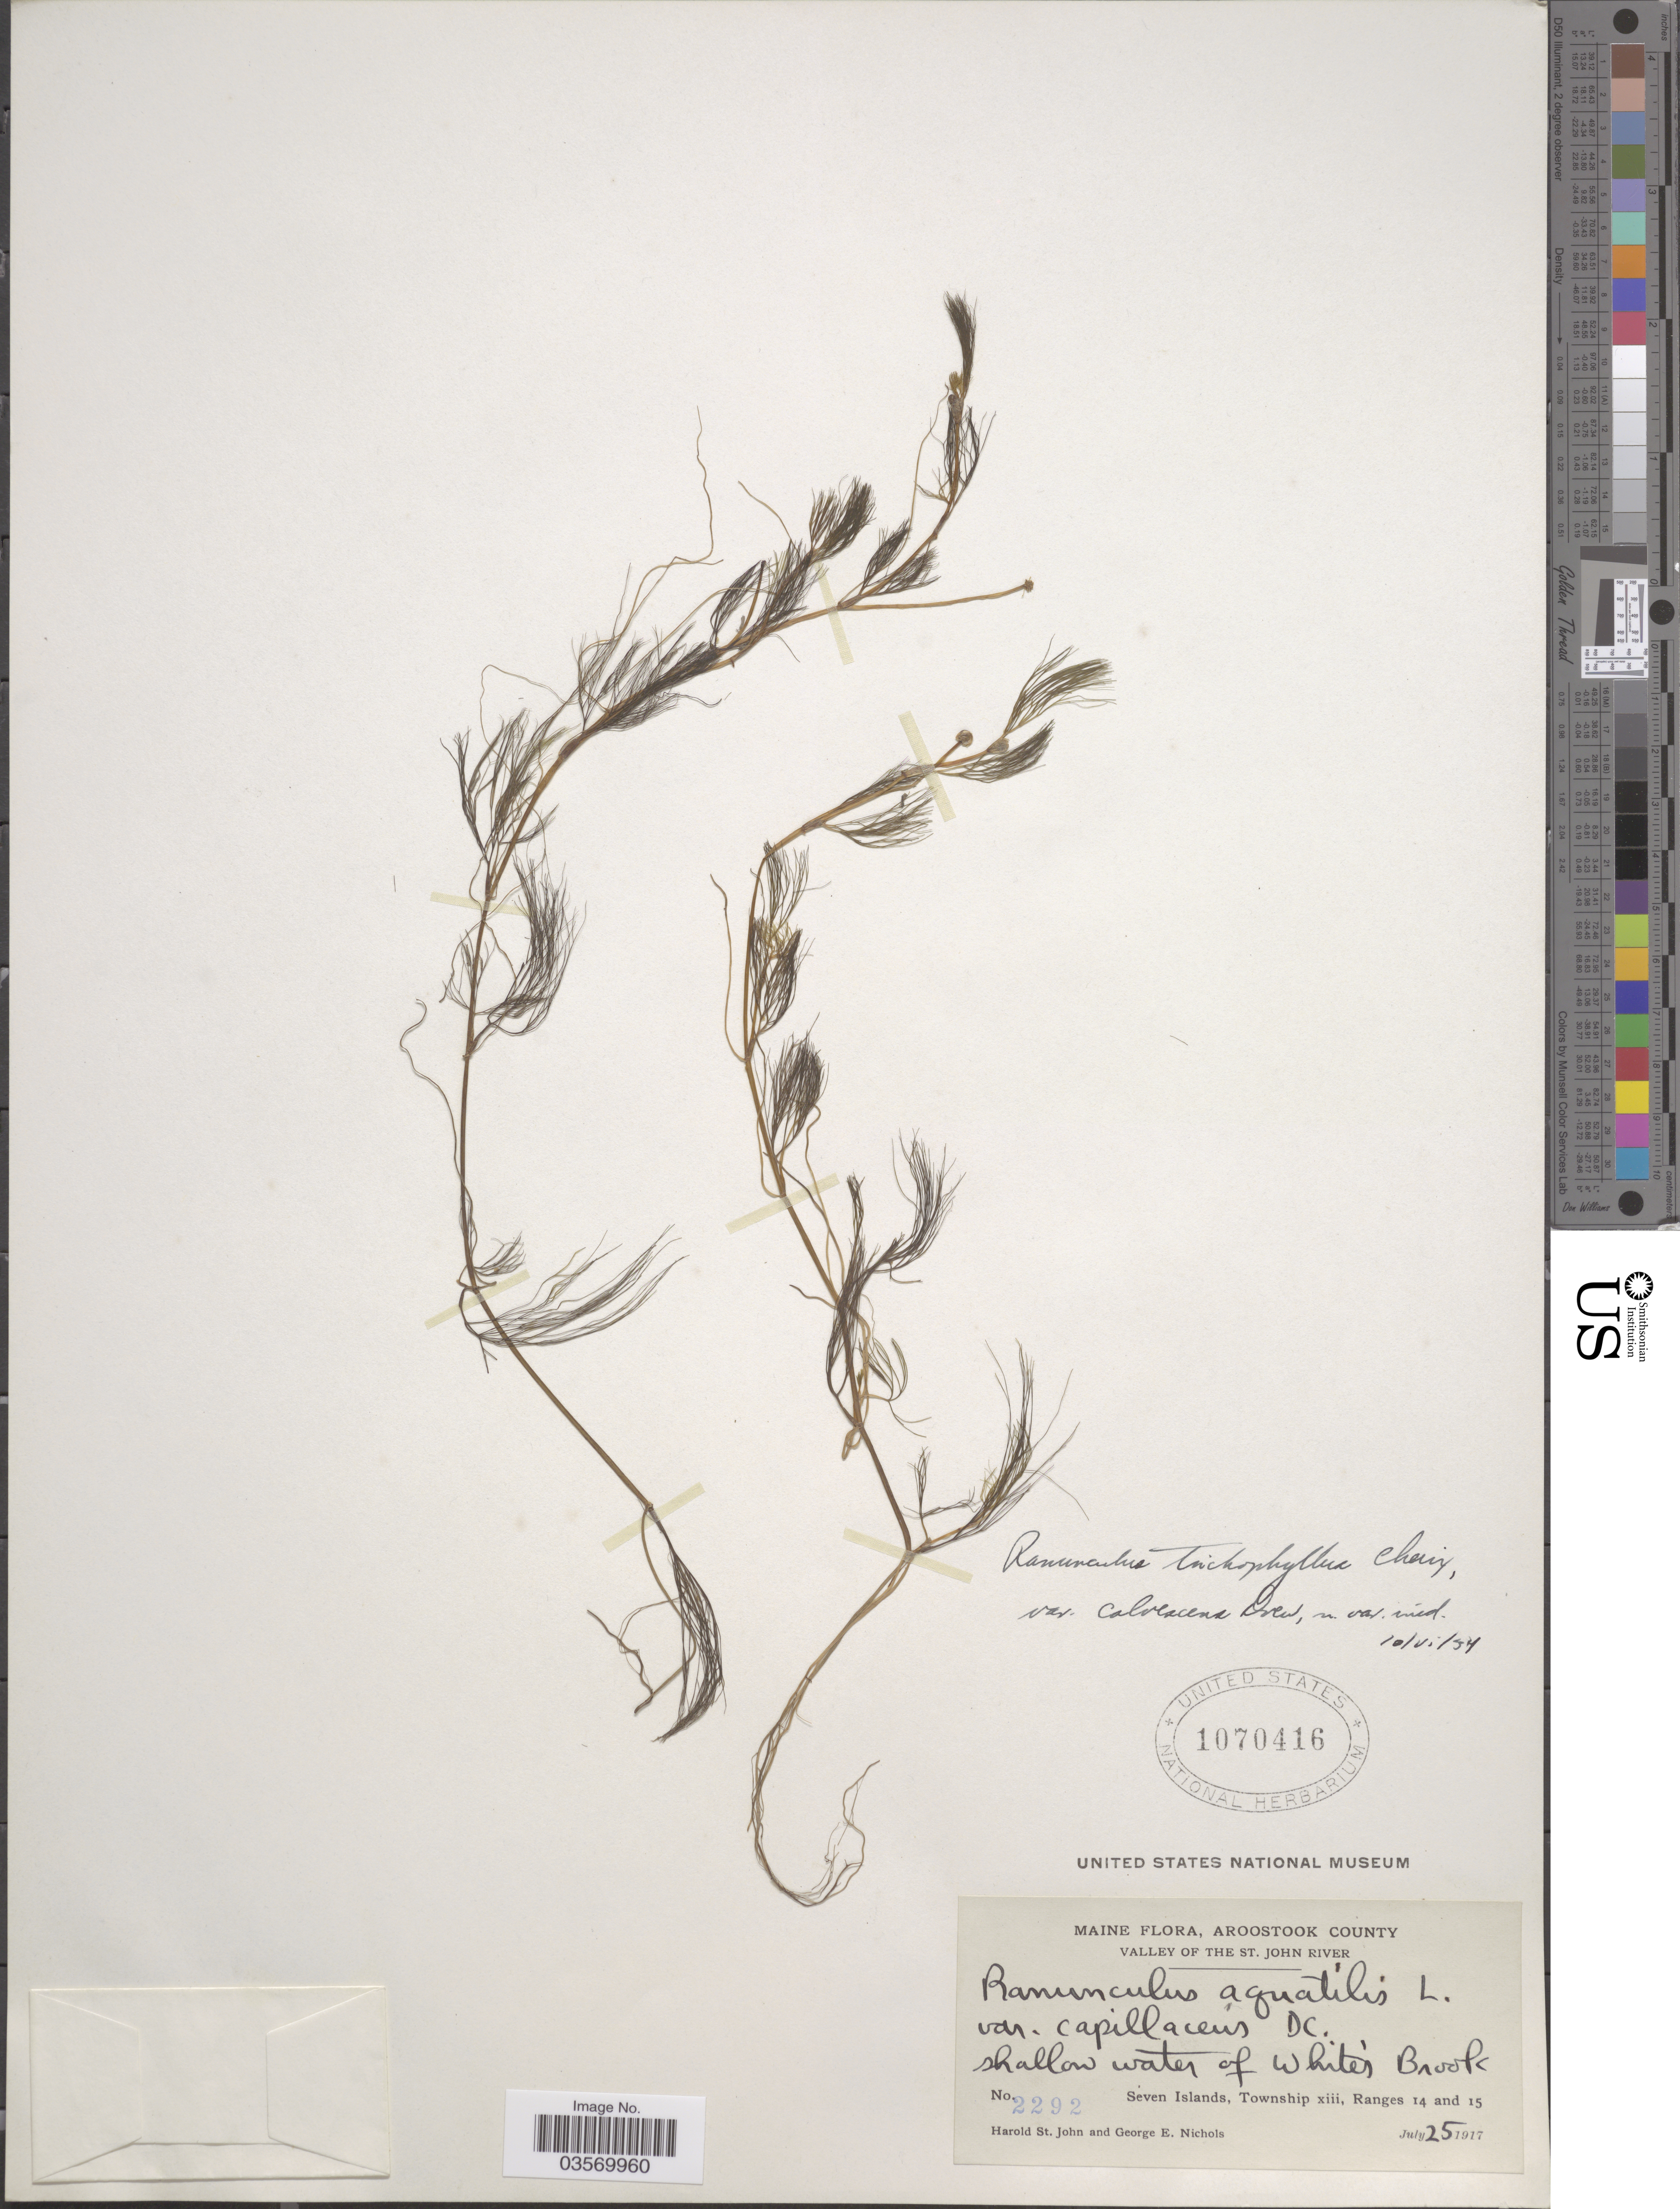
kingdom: Plantae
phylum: Tracheophyta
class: Magnoliopsida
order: Ranunculales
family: Ranunculaceae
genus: Ranunculus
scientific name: Ranunculus trichophyllus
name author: Chaix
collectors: H. St. John & G. E. Nichols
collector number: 2292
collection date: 1917-07-25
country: United States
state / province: Maine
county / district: Aroostook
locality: Valley of The St. John River. Shallow water of White's Brook. Seven Islands, Township xiii, Ranges 14 and 15.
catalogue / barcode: US 1070416